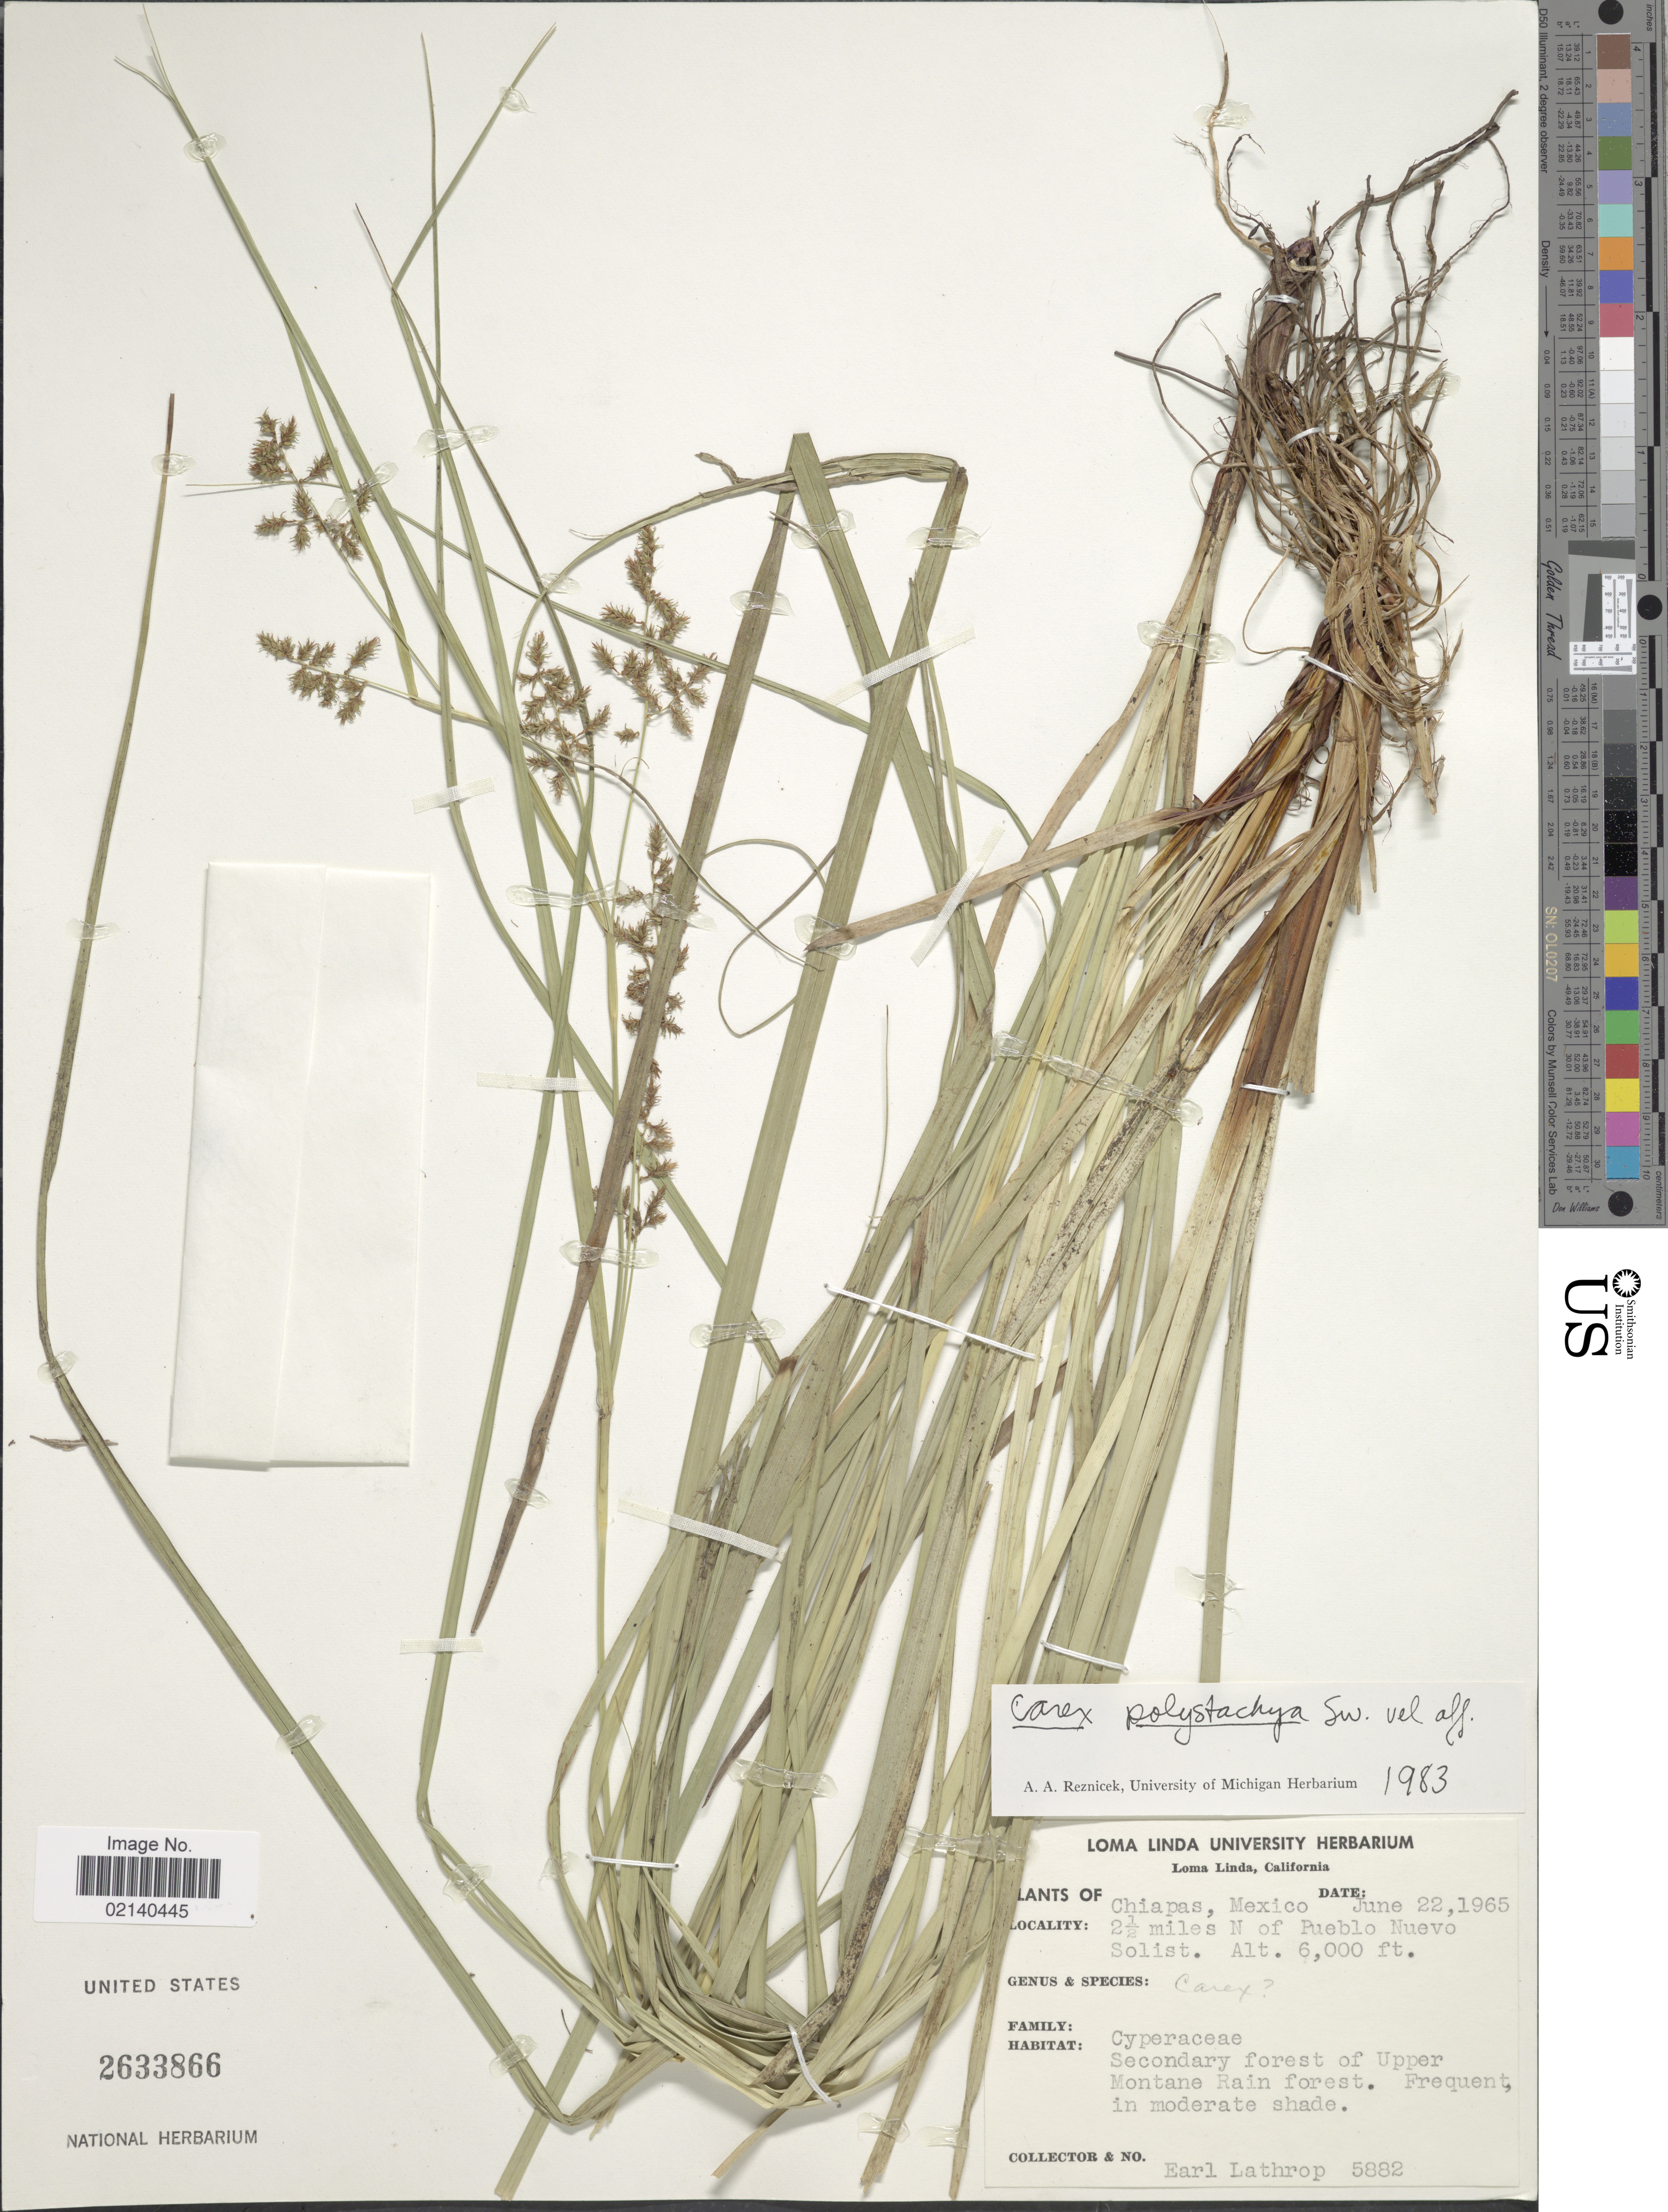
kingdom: Plantae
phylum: Tracheophyta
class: Liliopsida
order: Poales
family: Cyperaceae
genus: Carex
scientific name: Carex polystachya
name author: Sw. ex Wahlenb.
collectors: E. W. Lathrop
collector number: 5882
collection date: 1965-06-22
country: Mexico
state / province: Chiapas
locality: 2 1/2 miles N of Pueblo Nuevo Solist, secondary forest of Upper Montane Rain forest.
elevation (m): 1829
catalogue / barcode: US 2633866